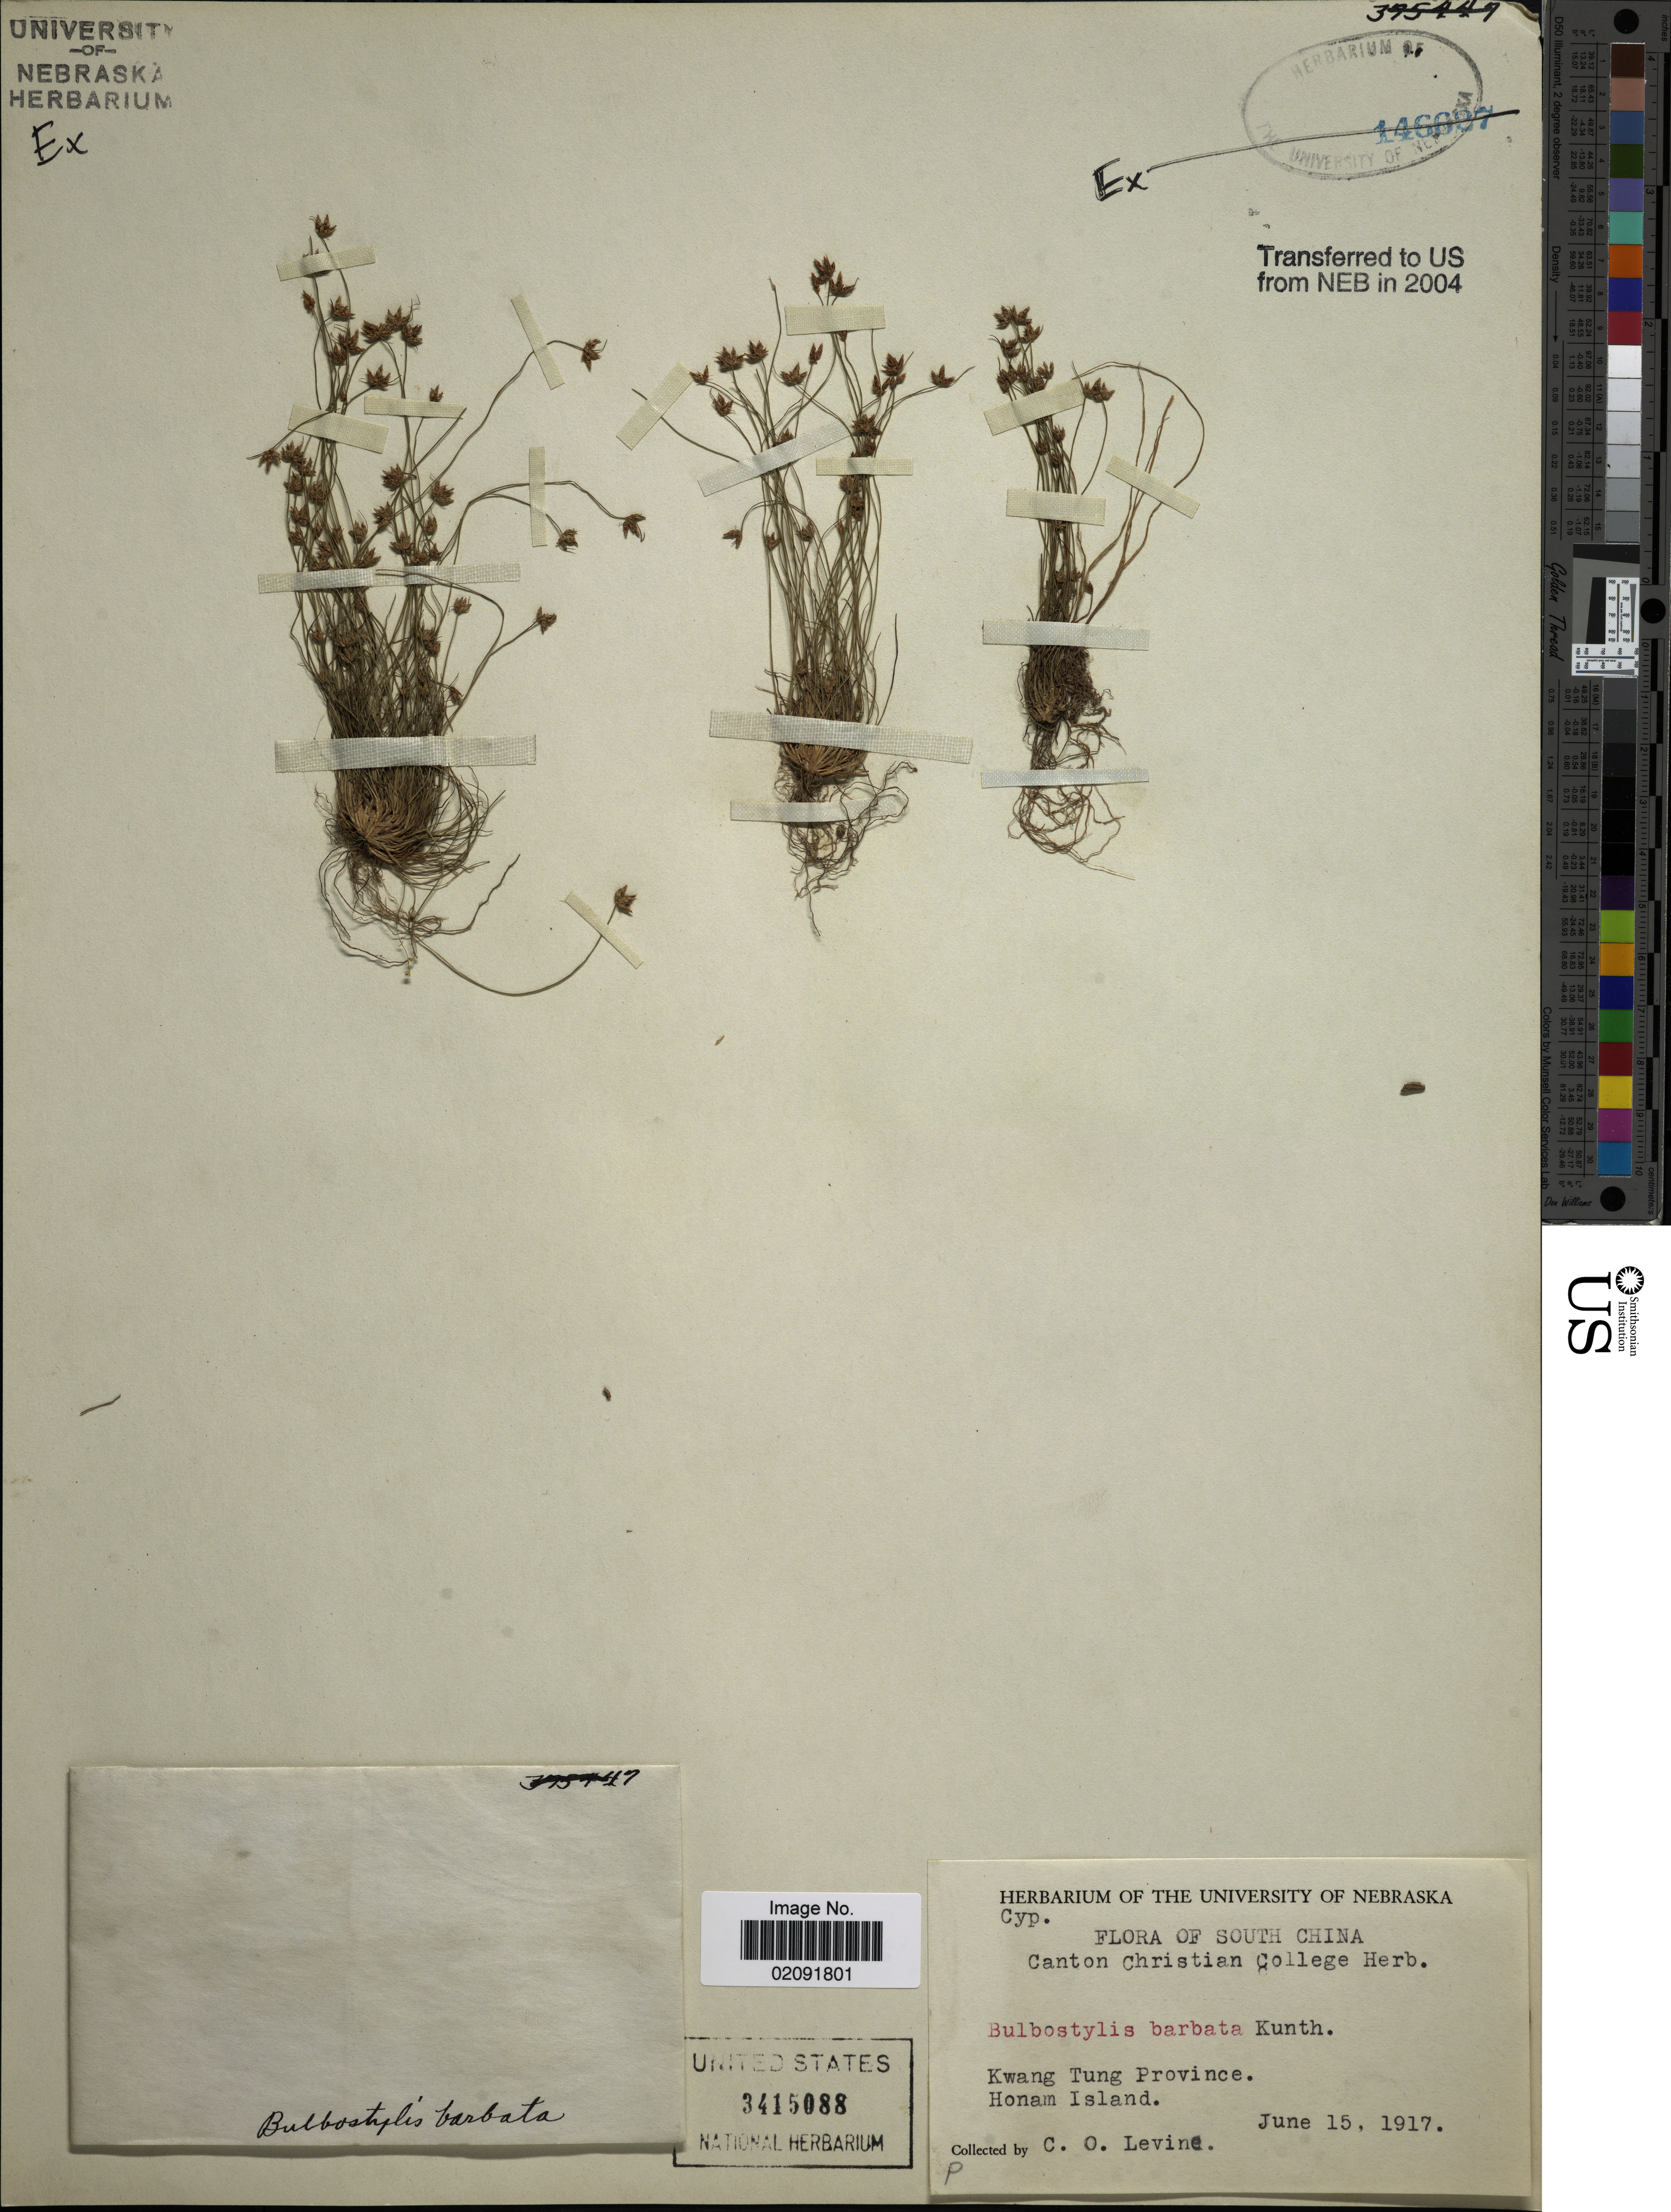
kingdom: Plantae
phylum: Tracheophyta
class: Liliopsida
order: Poales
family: Cyperaceae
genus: Bulbostylis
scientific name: Bulbostylis barbata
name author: (Rottb.) C.B. Clarke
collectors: C. O. Levine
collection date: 1917-06-15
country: China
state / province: Guangdong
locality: South China, Kwang Tung Province, Honam Island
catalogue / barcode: US 3415088